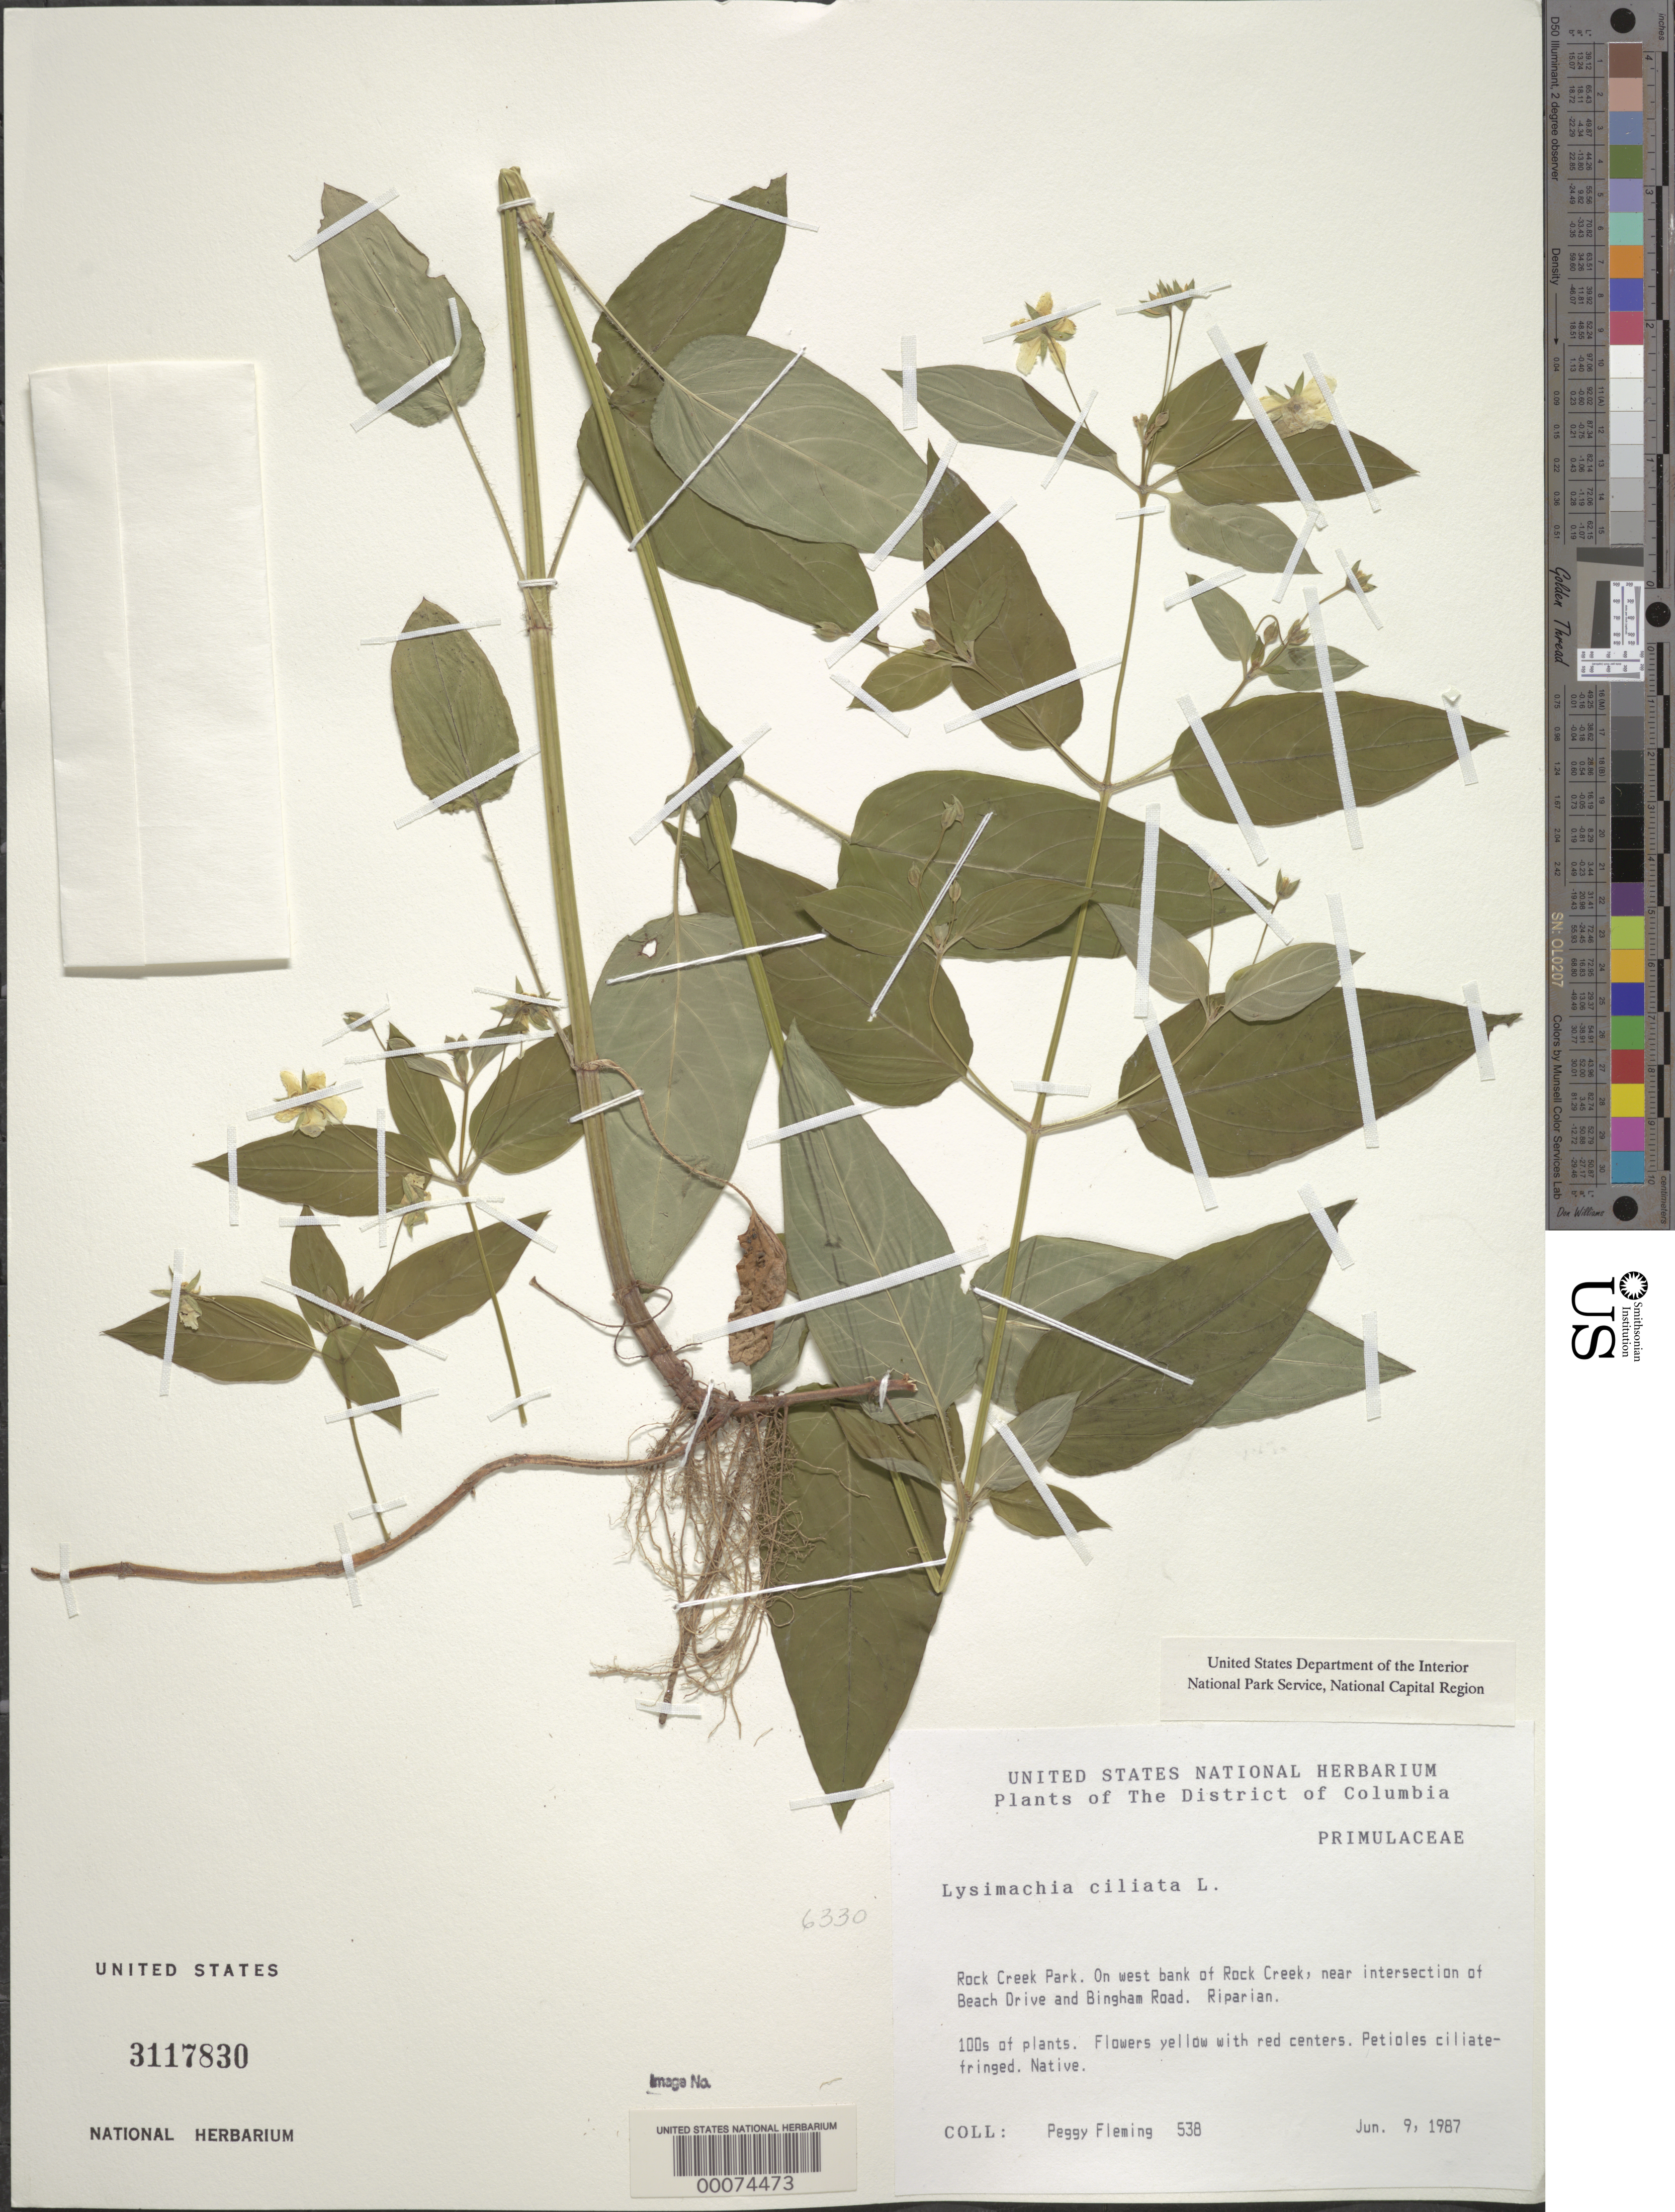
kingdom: Plantae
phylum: Tracheophyta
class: Magnoliopsida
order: Ericales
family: Primulaceae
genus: Lysimachia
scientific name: Lysimachia ciliata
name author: L.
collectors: P. Fleming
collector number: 538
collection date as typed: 09 Jun 1987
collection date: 1987-06-09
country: United States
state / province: District of Columbia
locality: Rock Creek Park. On west bank of Rock Creek, near intersection of Beach Drive and Bingham road. Rock Creek Park and Vicinity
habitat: Riparian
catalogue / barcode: US 3117830